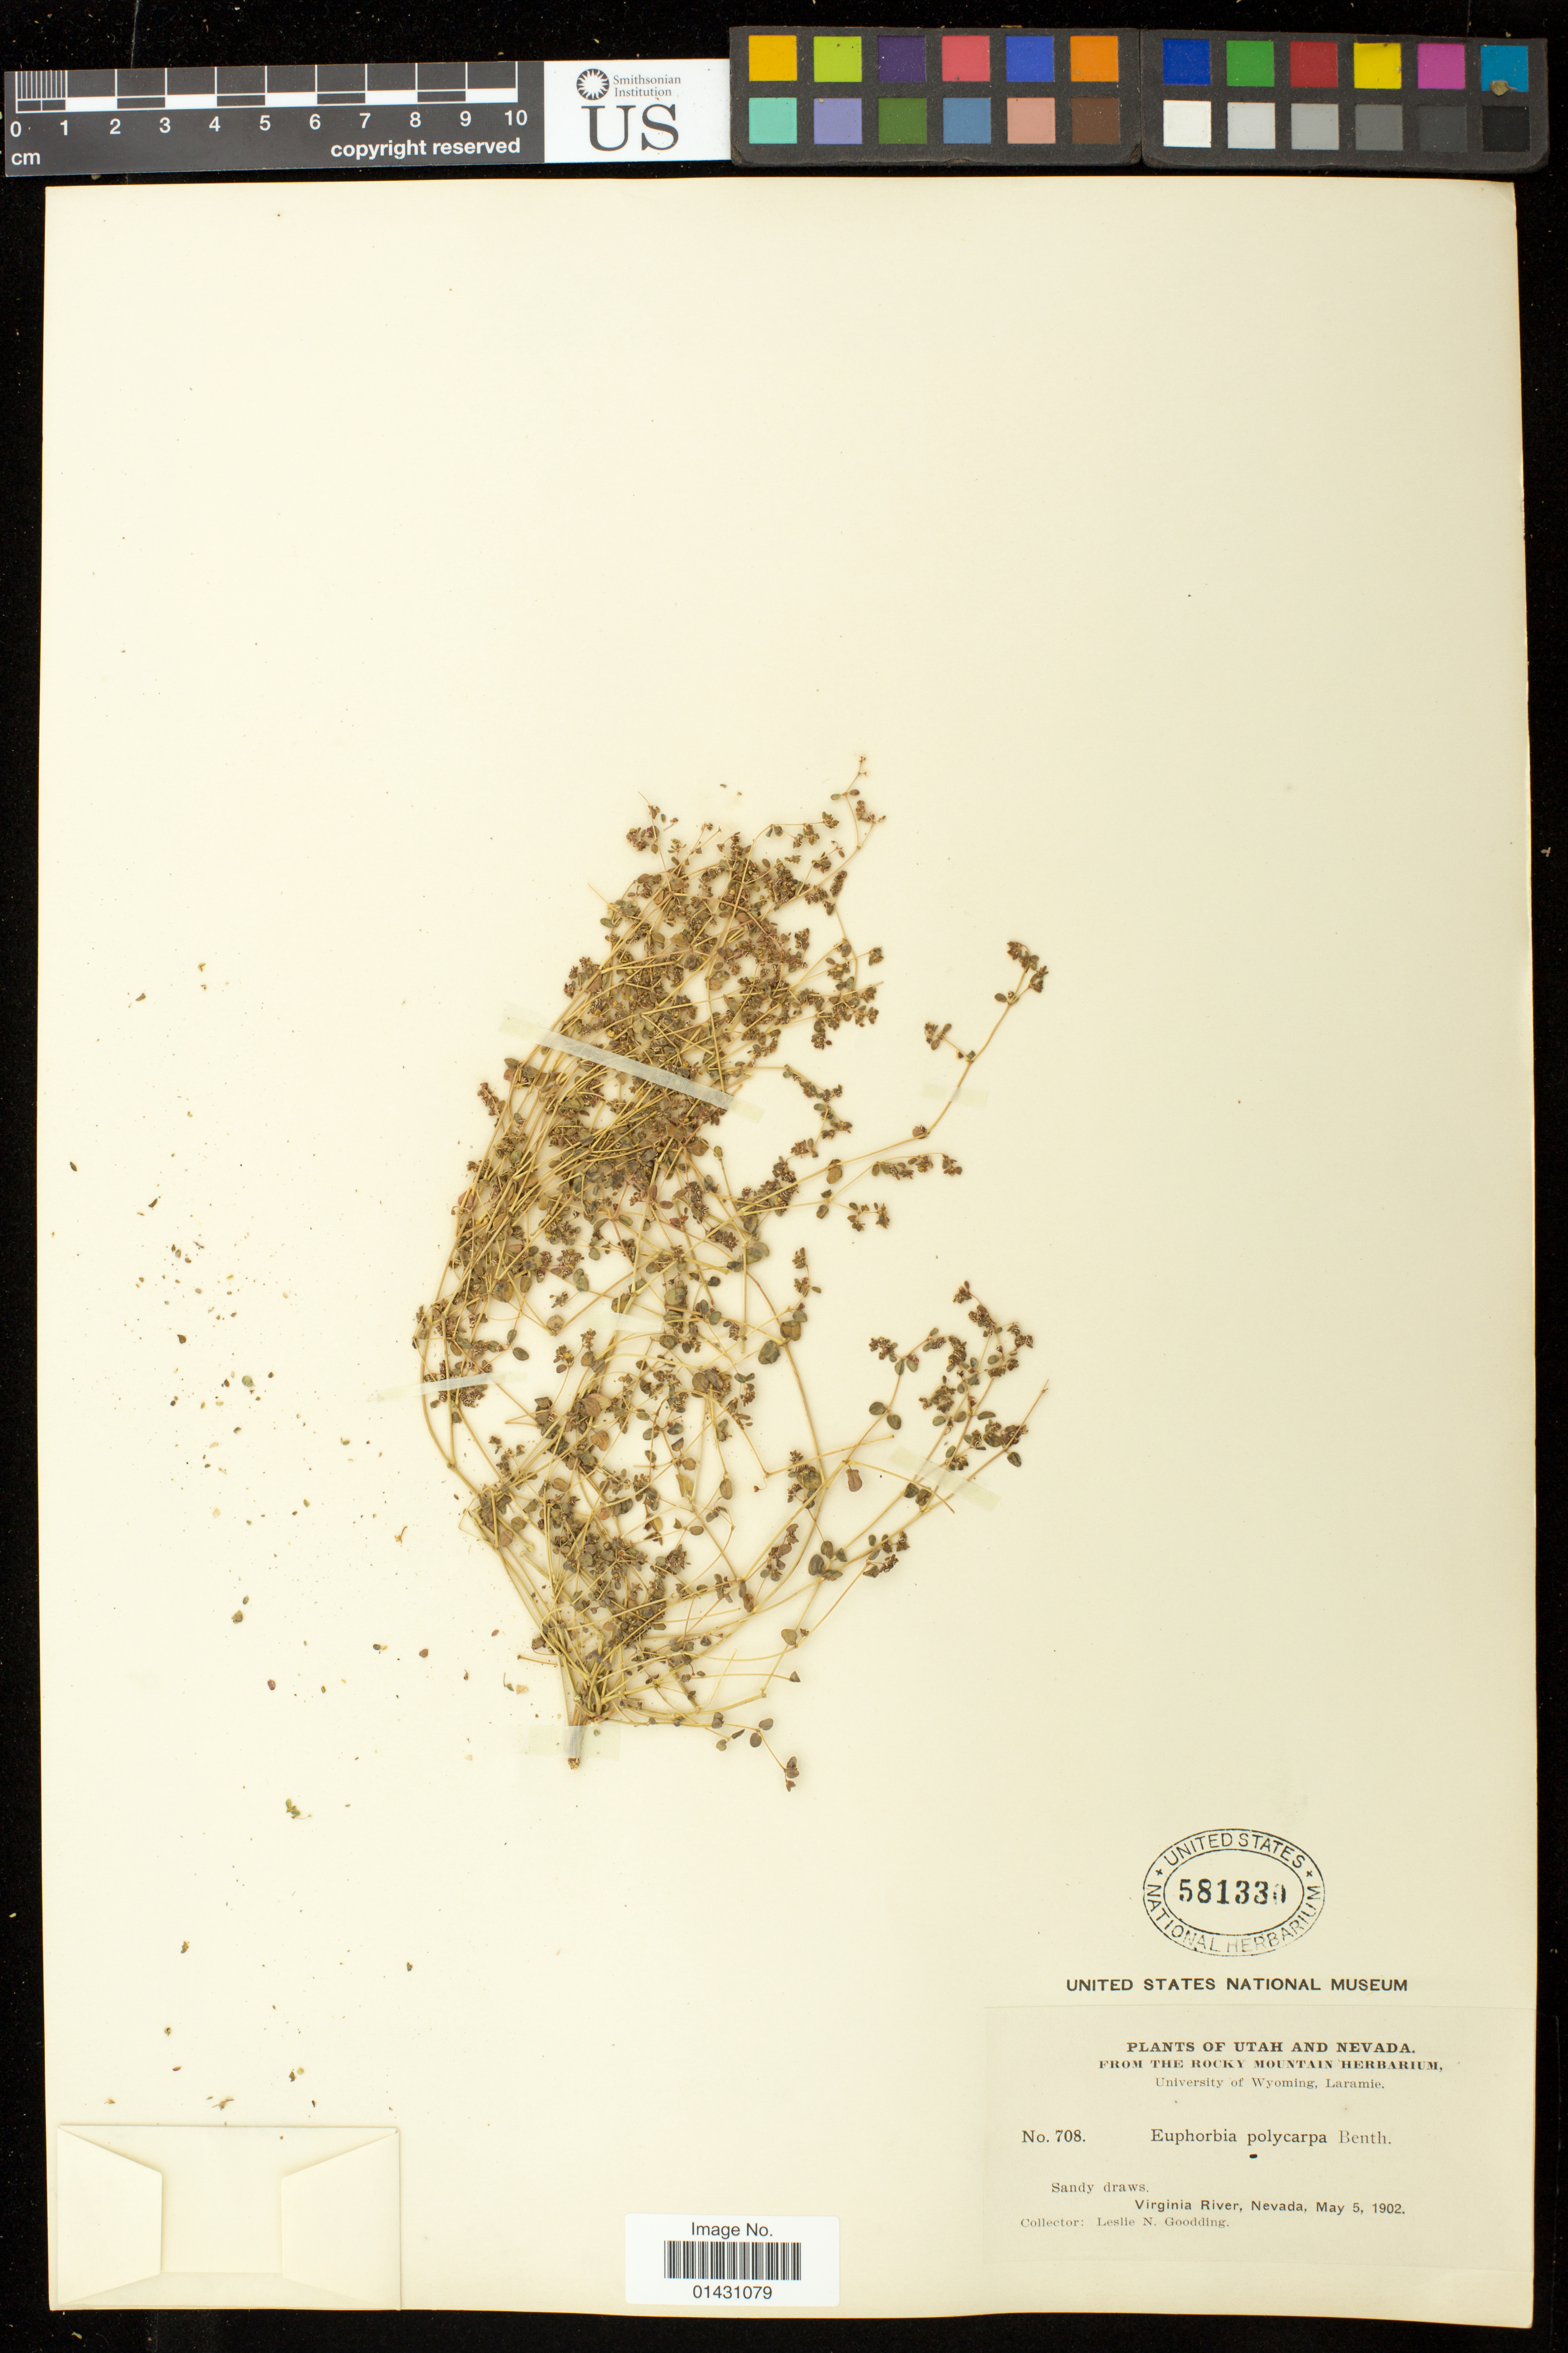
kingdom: Plantae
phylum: Tracheophyta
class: Magnoliopsida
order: Malpighiales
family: Euphorbiaceae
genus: Euphorbia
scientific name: Euphorbia polycarpa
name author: Benth.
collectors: L. N. Goodding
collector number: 708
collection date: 1902-05-05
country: United States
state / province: Nevada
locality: Virginia River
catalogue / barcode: US 581330